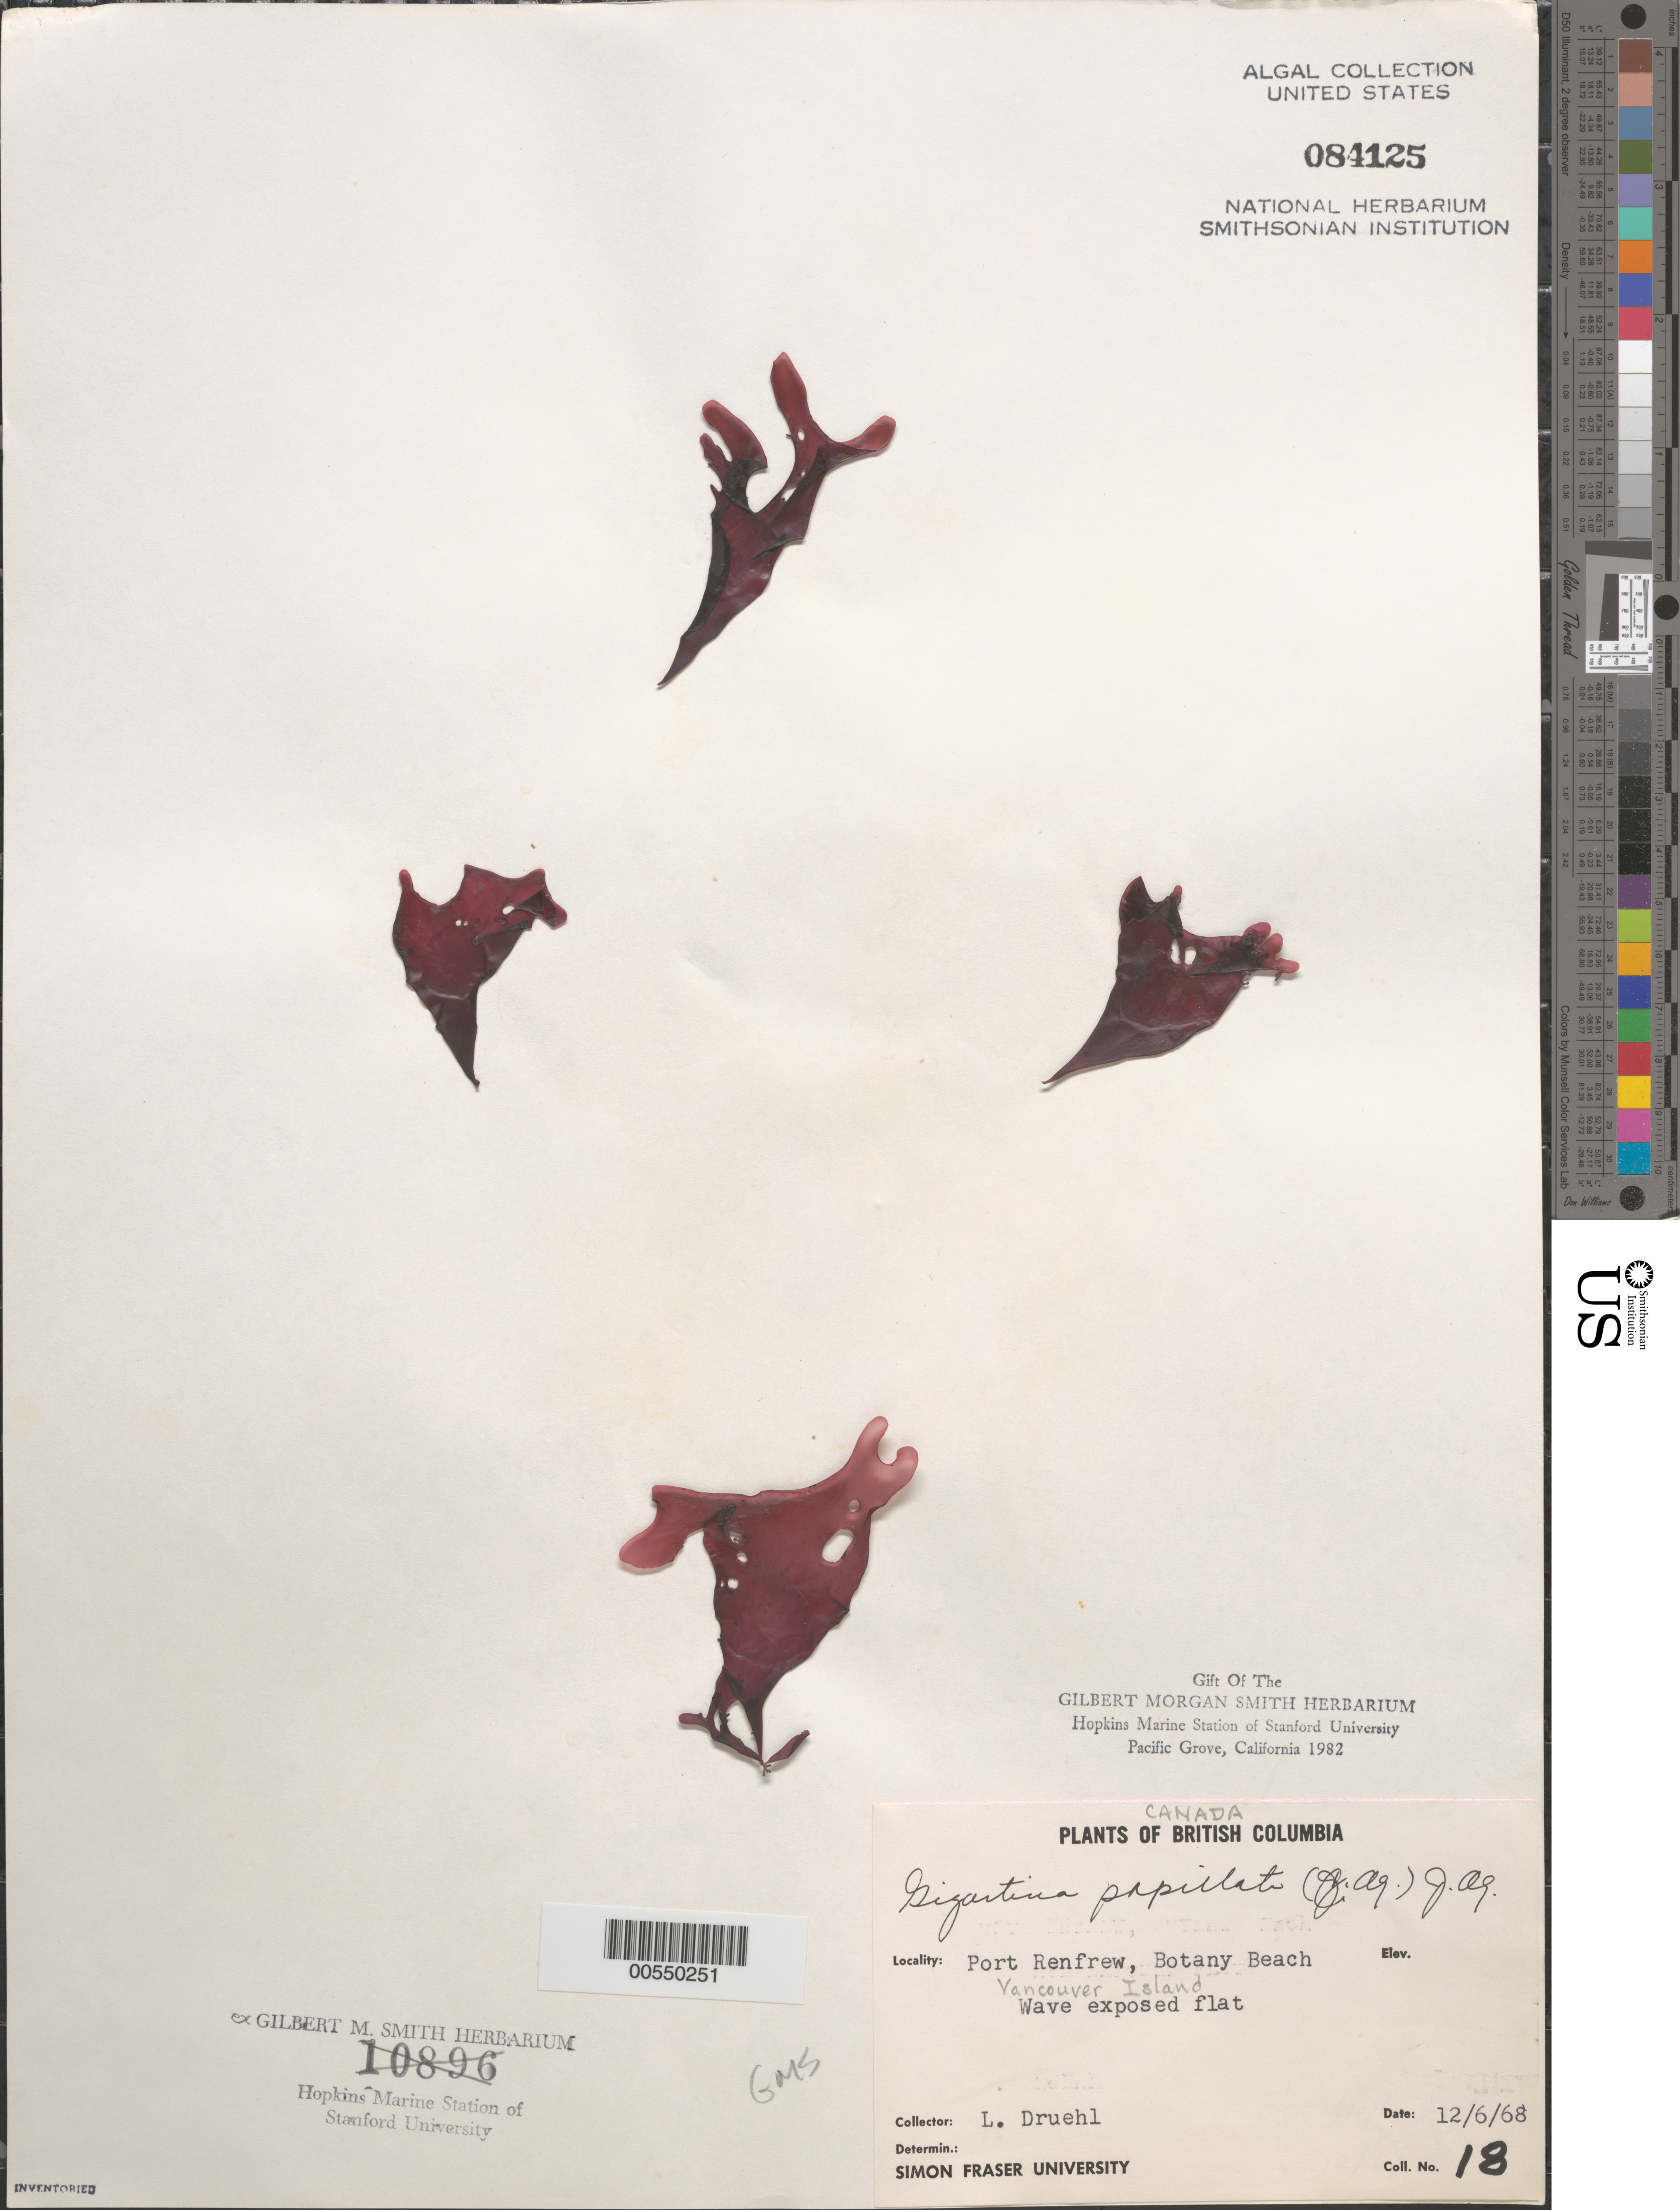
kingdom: Plantae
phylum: Rhodophyta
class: Florideophyceae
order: Gigartinales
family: Phyllophoraceae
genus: Mastocarpus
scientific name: Mastocarpus papillatus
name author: (C. Agardh) Kütz.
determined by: Algae name updating Project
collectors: L. Druehl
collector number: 18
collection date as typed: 06 Dec 1968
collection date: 1968-12-06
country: Canada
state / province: British Columbia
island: Vancouver Island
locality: Port Renfrew, Botany Beach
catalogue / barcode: US 84125